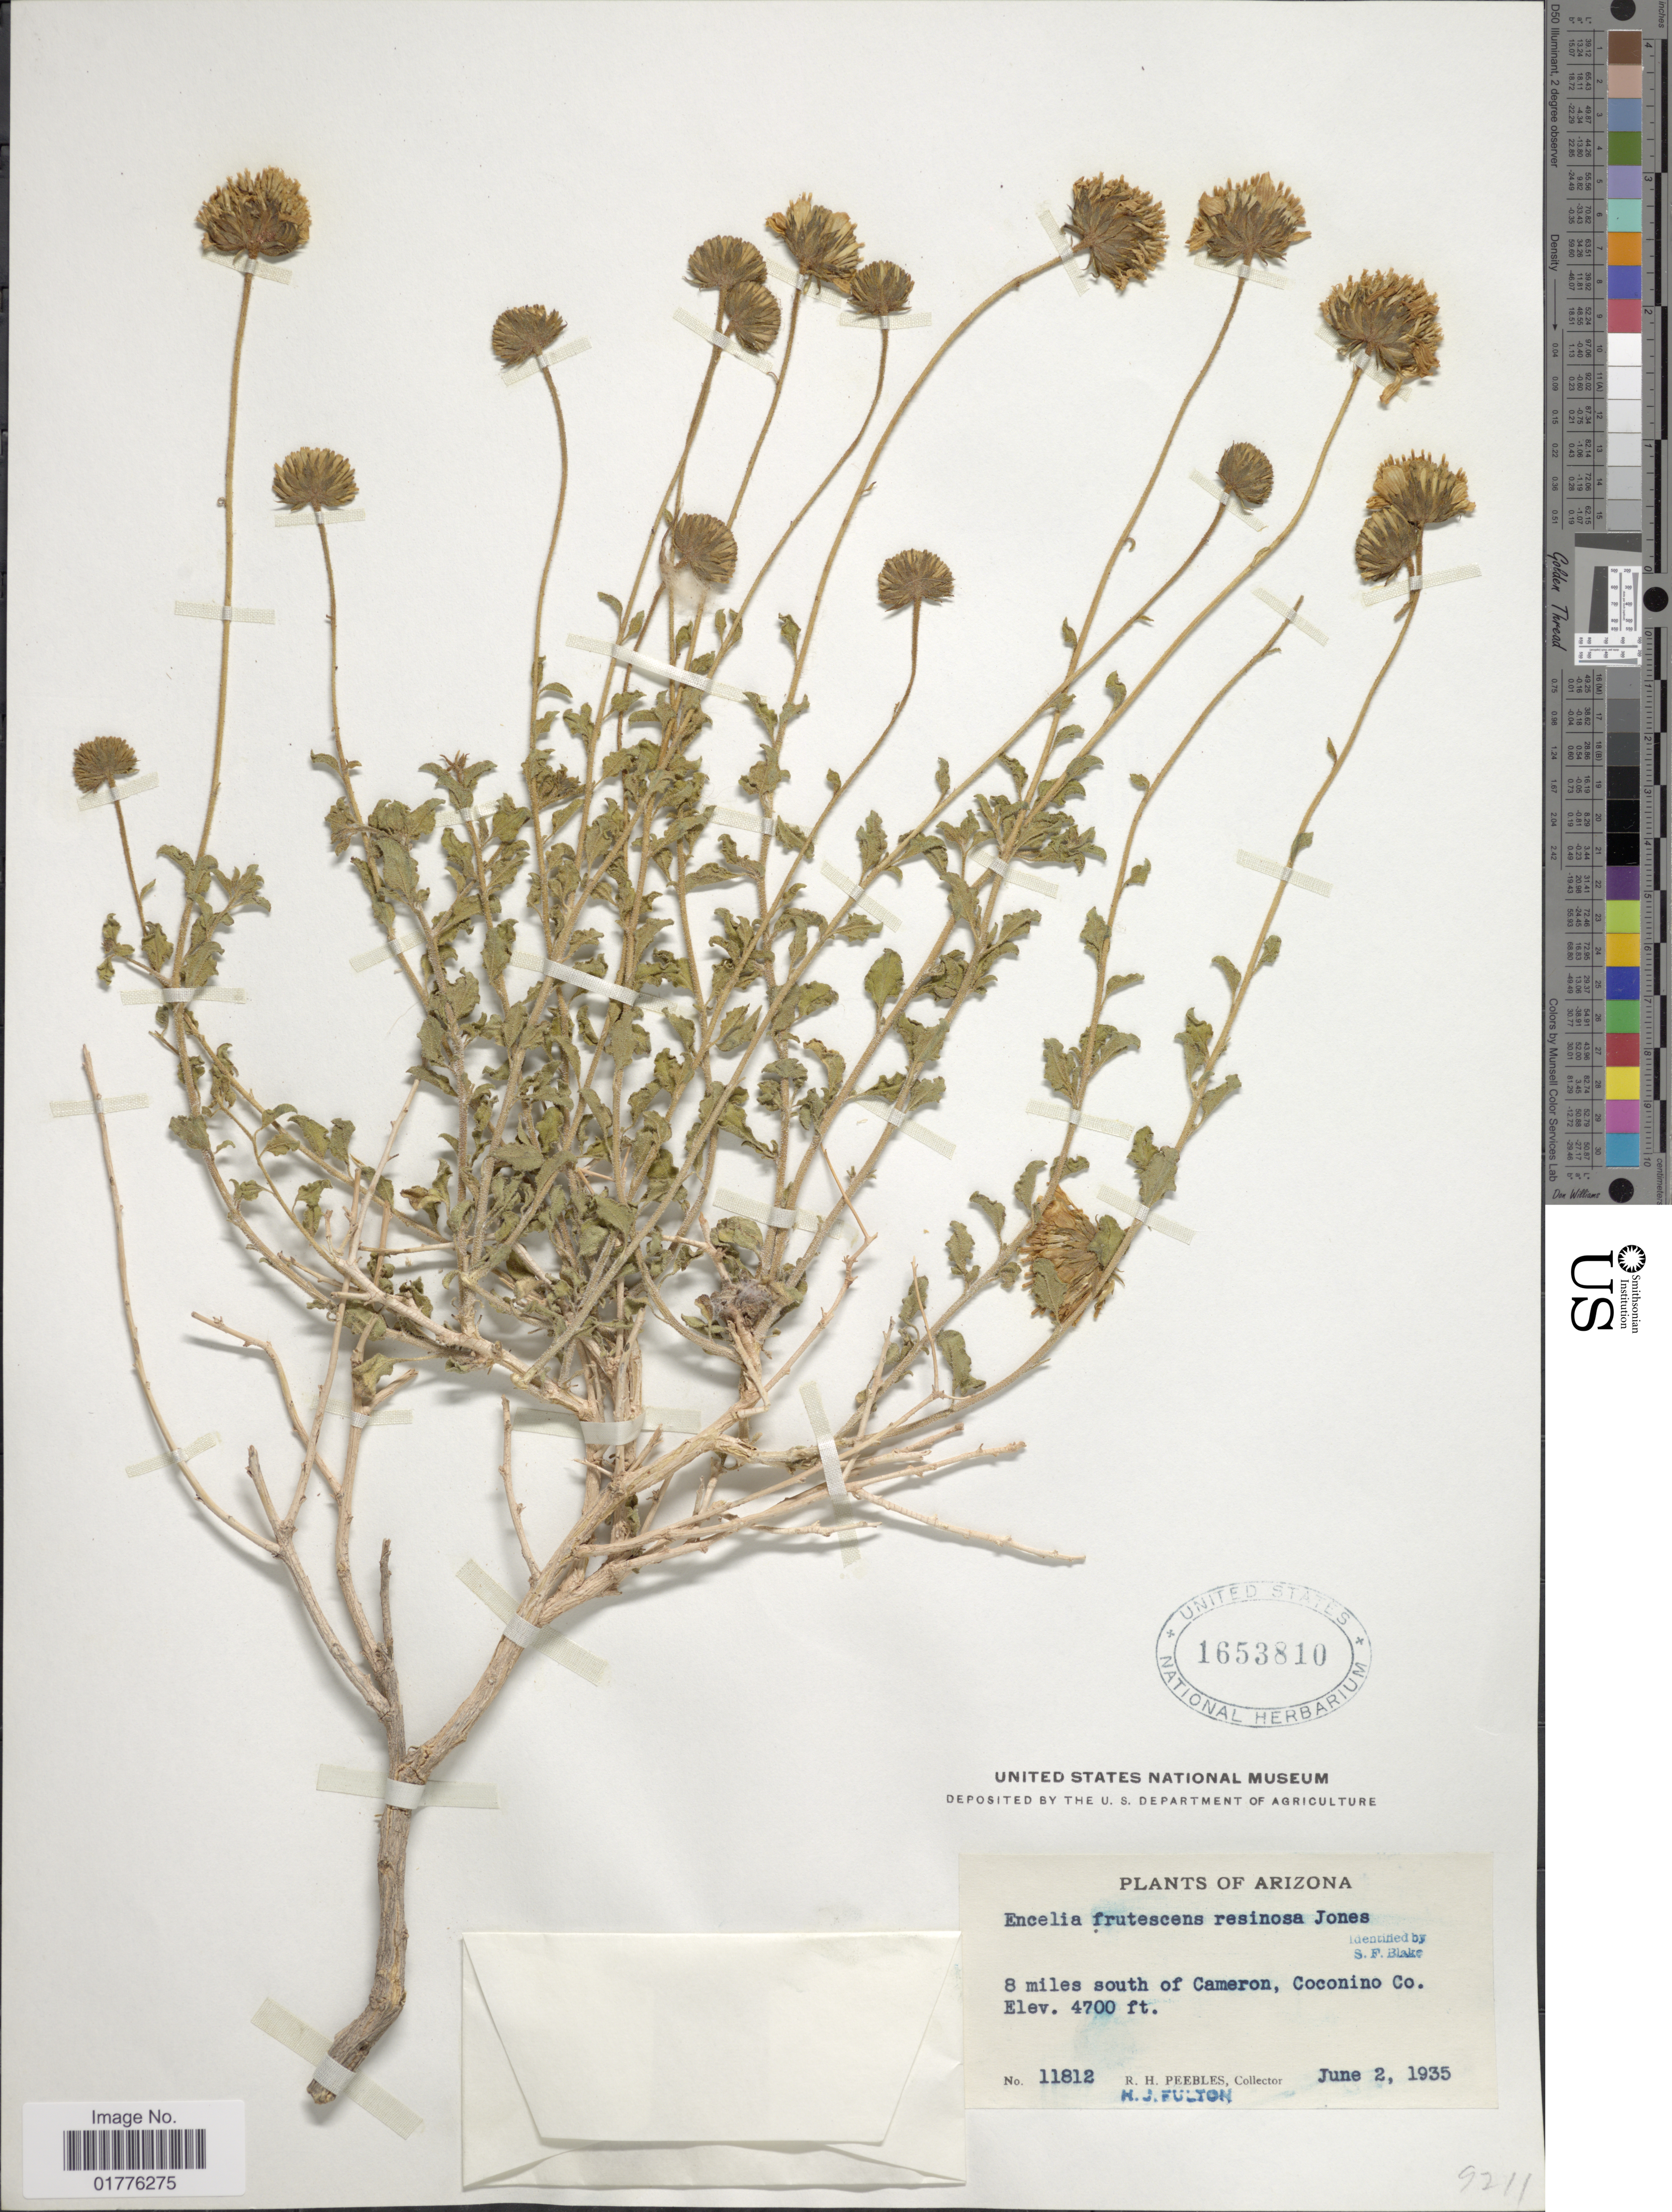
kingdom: Plantae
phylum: Tracheophyta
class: Magnoliopsida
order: Asterales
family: Asteraceae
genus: Encelia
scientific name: Encelia frutescens var. resinosa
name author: M.E. Jones ex S.F. Blake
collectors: R. H. Peebles & H. Fulton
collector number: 11812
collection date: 1935-06-02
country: United States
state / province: Arizona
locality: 8 miles south of Cameron, Coconino Co.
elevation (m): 1433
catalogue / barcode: US 1653810